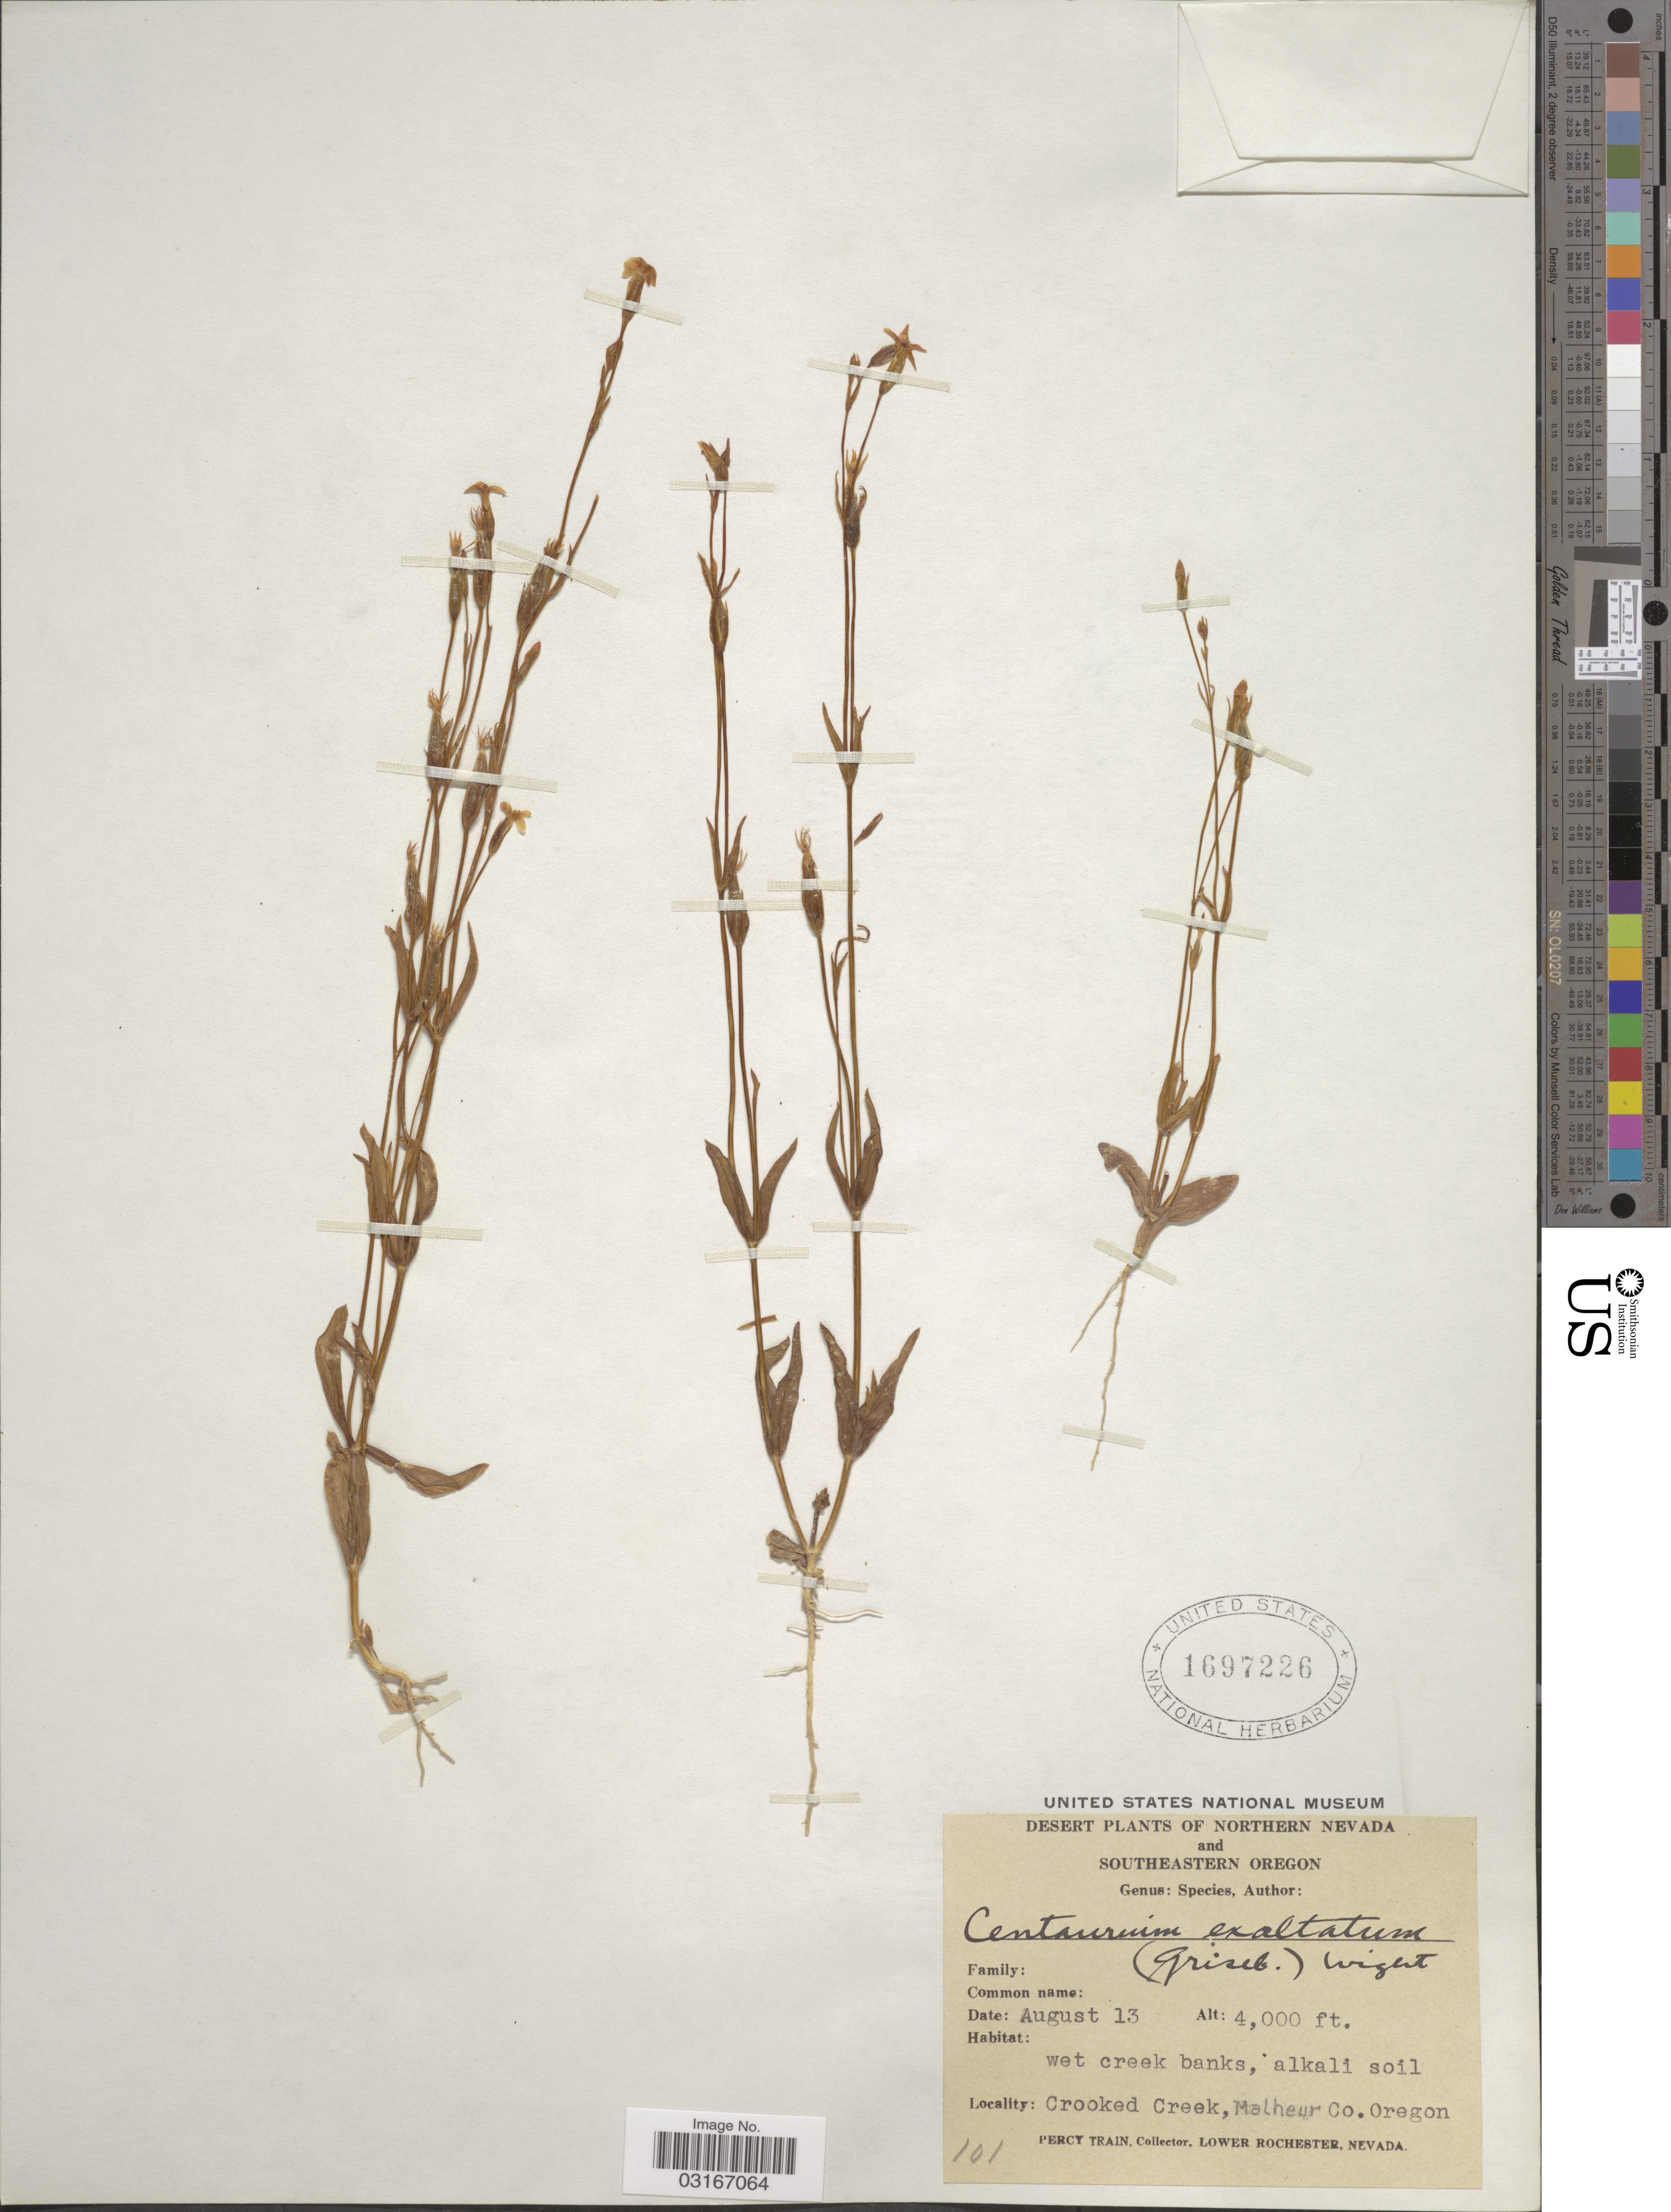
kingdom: Plantae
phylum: Tracheophyta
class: Magnoliopsida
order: Gentianales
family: Gentianaceae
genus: Centaurium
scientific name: Centaurium exaltatum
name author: (Griseb.) W. Wight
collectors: P. Train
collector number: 101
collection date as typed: Transcribed d/m/y: /8/13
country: United States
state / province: Oregon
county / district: Malheur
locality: Southeastern Oregon, Crooked Creek, Malheur Co.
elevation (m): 1219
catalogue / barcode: US 1697226